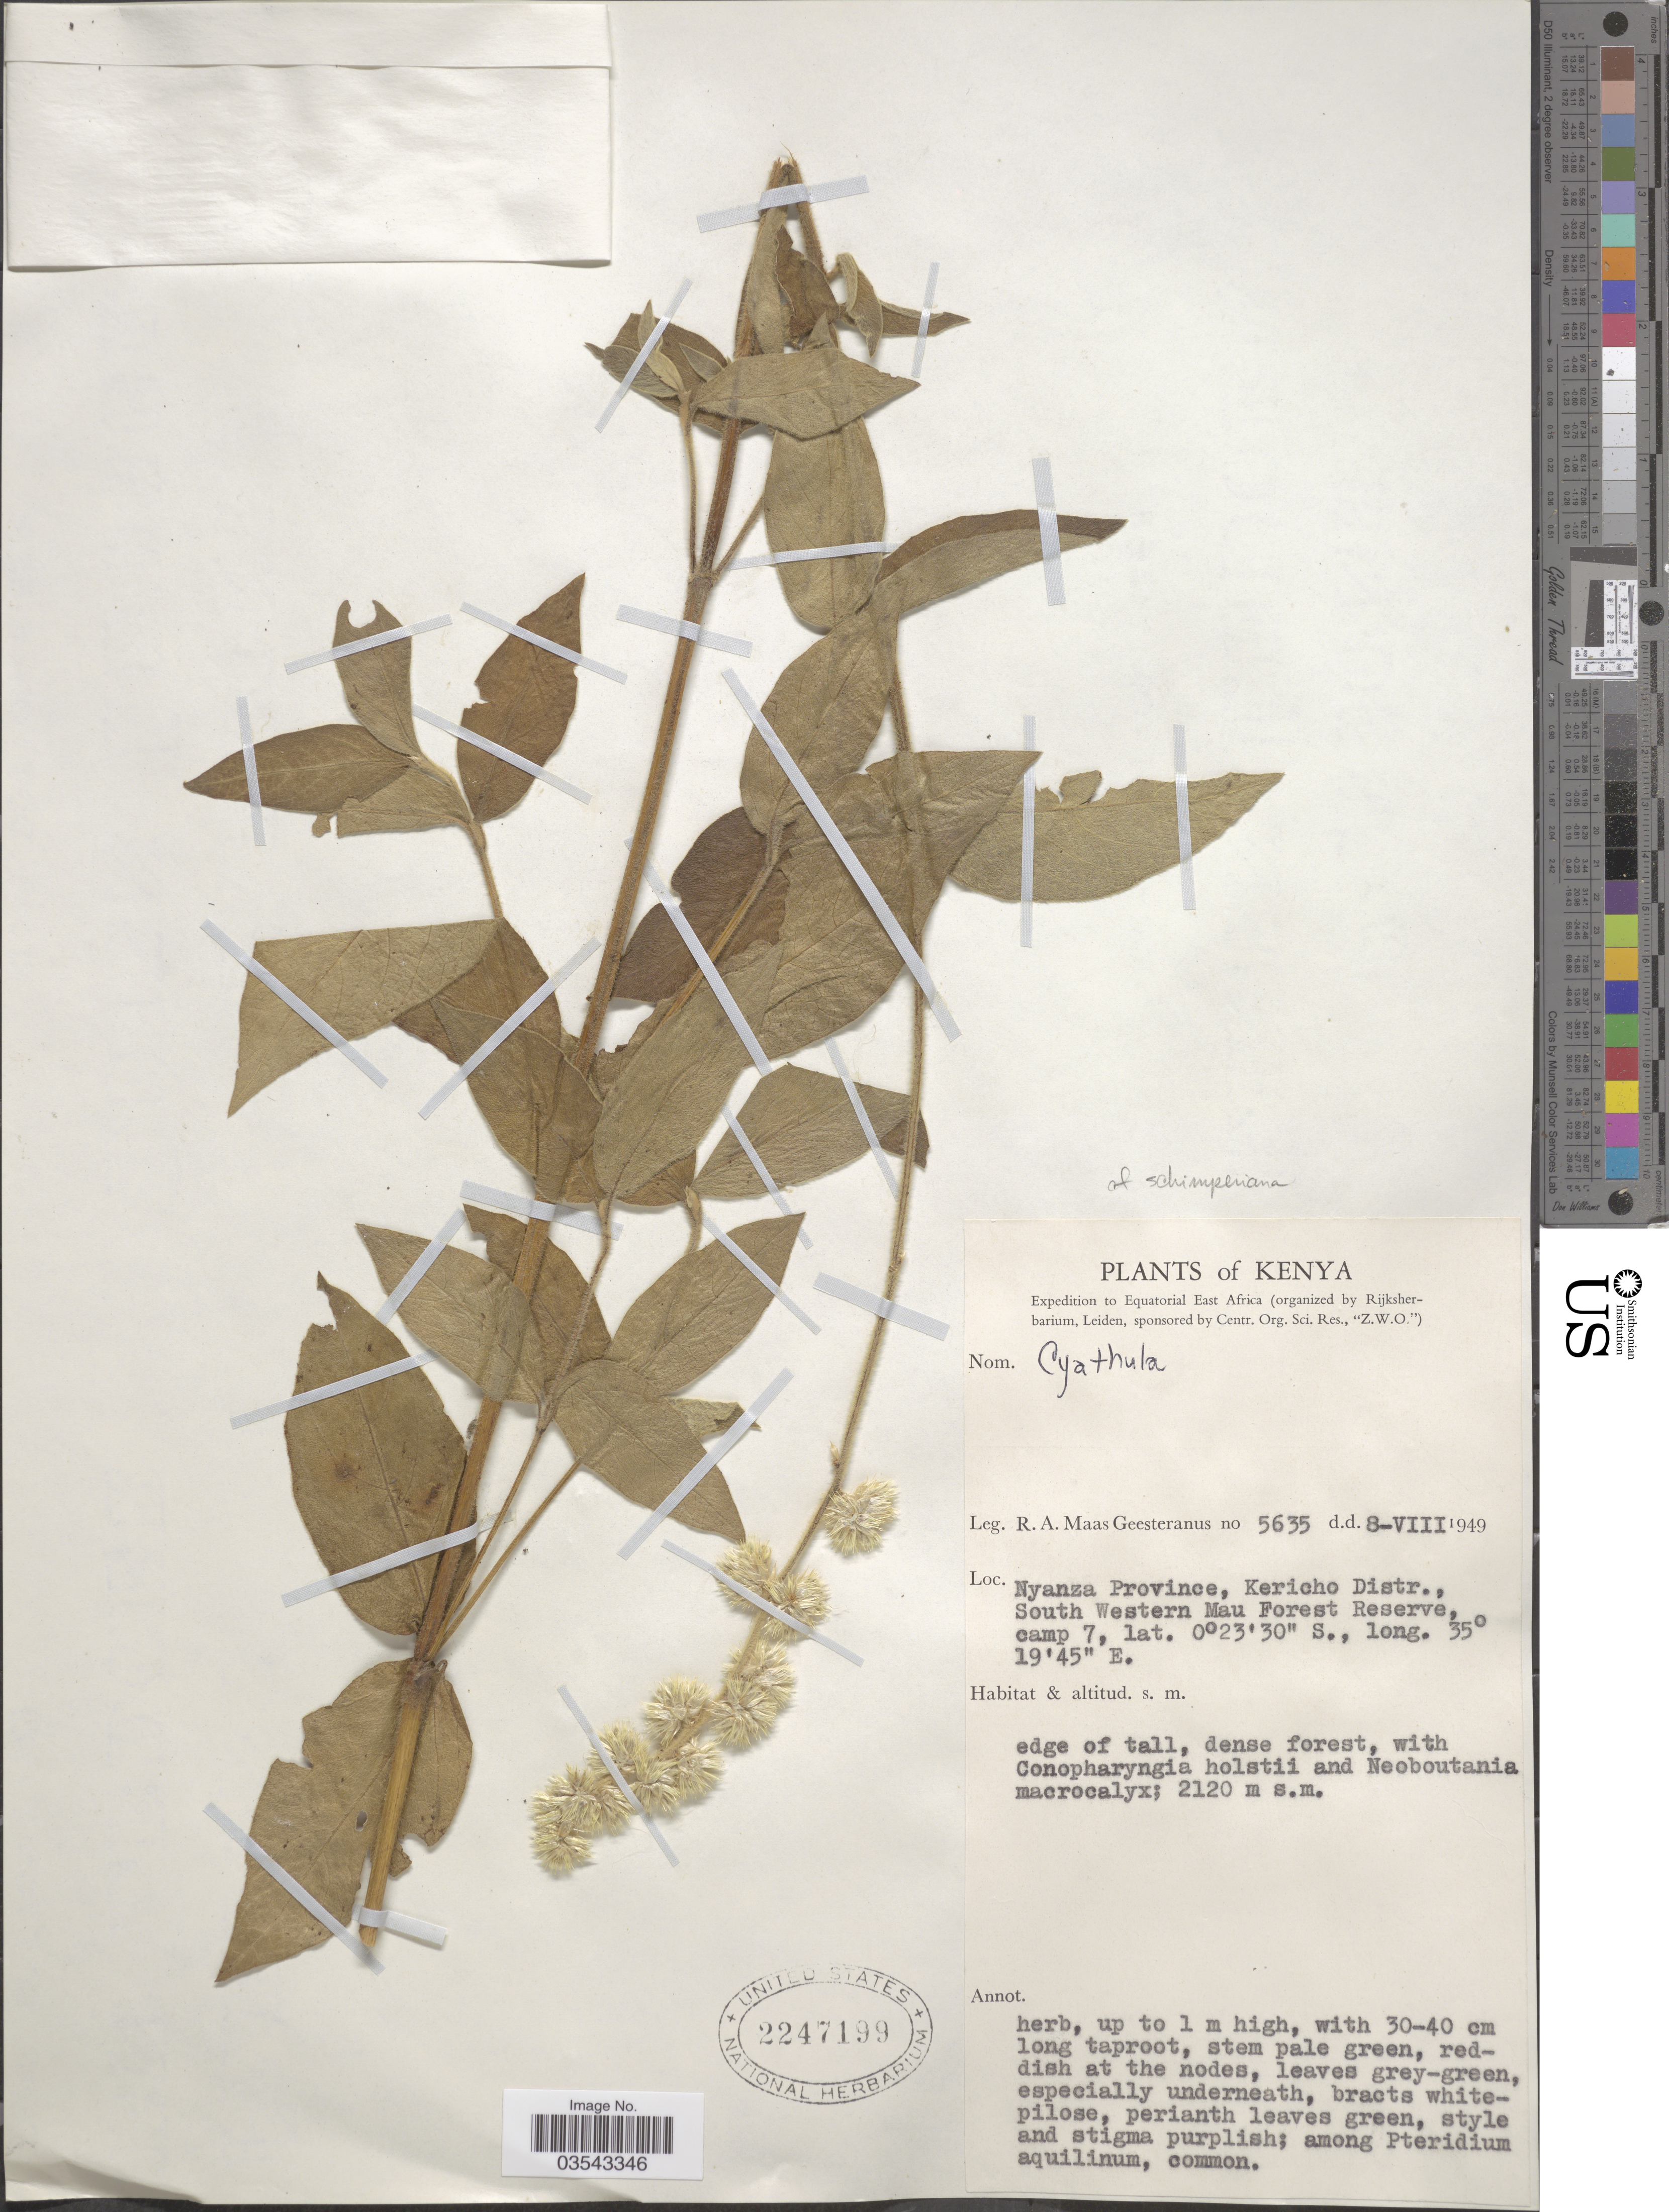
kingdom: Plantae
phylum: Tracheophyta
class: Magnoliopsida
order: Caryophyllales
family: Amaranthaceae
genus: Cyathula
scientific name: Cyathula schimperiana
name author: Moq.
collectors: R. A. Maas Geesteranus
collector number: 5635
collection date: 1949-08-08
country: Kenya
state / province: Kericho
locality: Equatorial East Africa. Nyanza Province, Kericho Distr., South Western Mau Forest Reserve camp 7.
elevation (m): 2120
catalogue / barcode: US 2247199